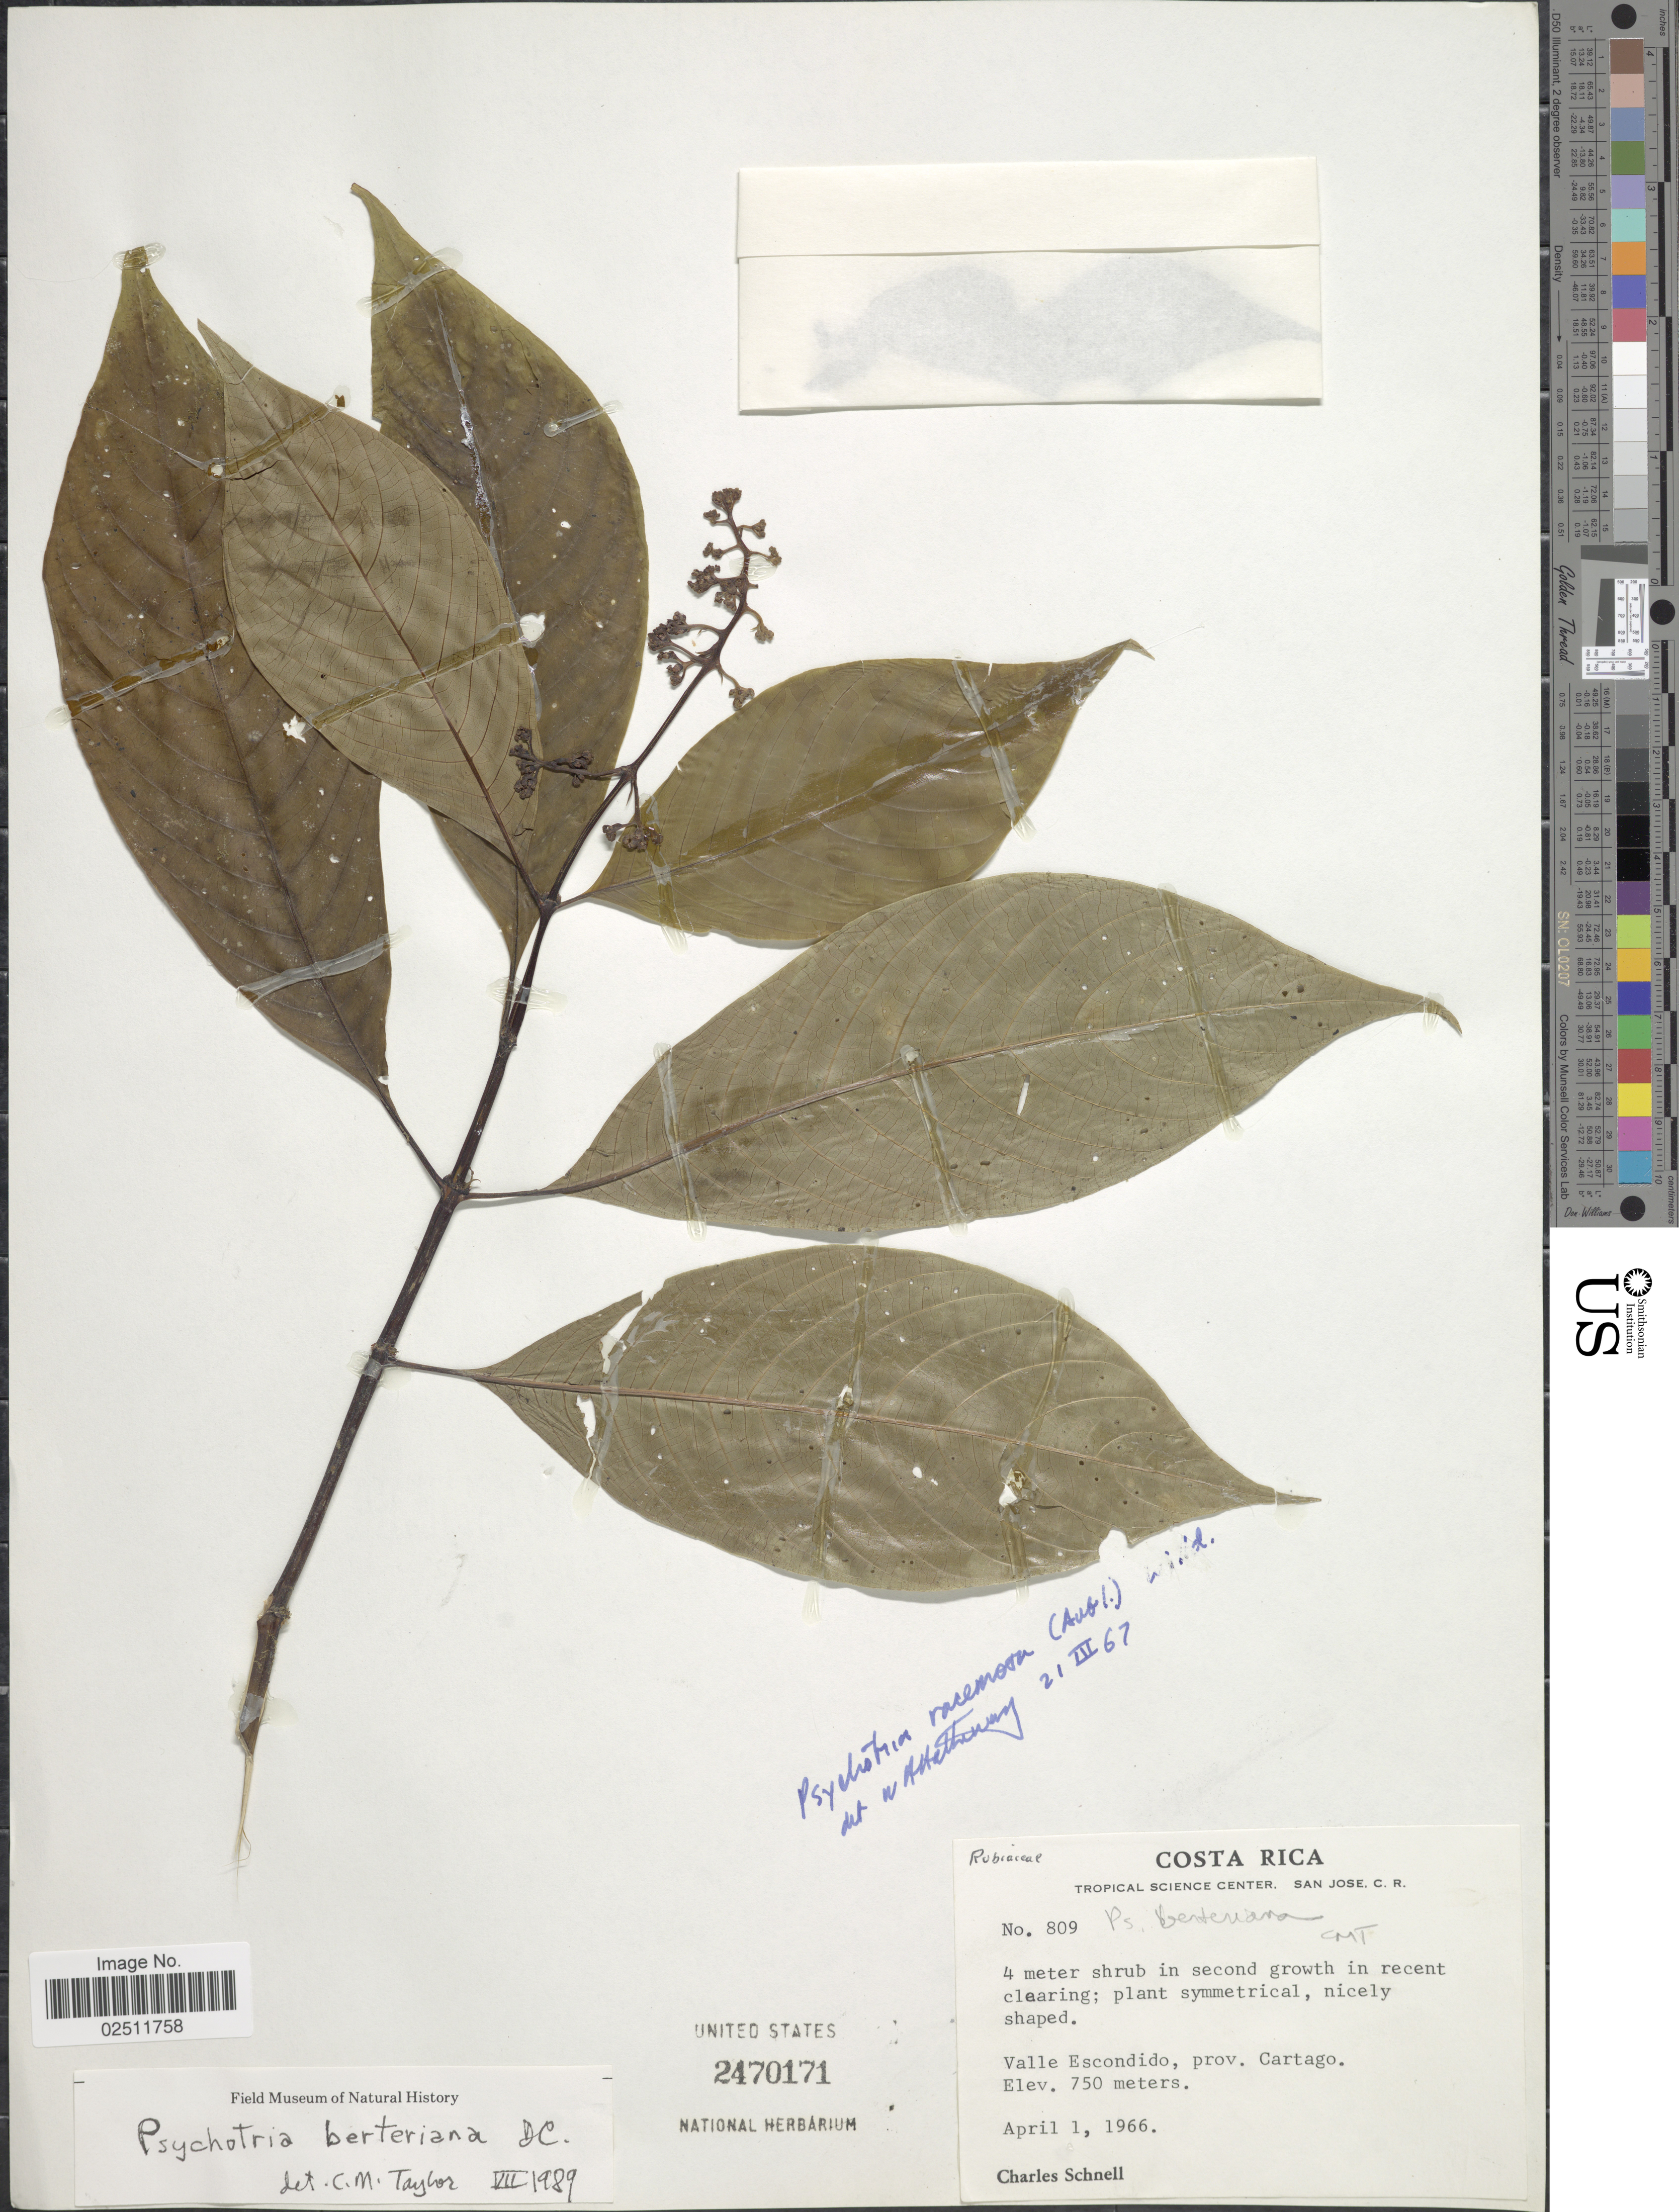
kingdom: Plantae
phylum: Tracheophyta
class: Magnoliopsida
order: Gentianales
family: Rubiaceae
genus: Psychotria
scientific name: Psychotria berteroana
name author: DC.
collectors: C. Schnell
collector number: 809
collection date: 1966-04-01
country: Costa Rica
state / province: Cartago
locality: Valle Escondido.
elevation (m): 750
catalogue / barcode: US 2470171